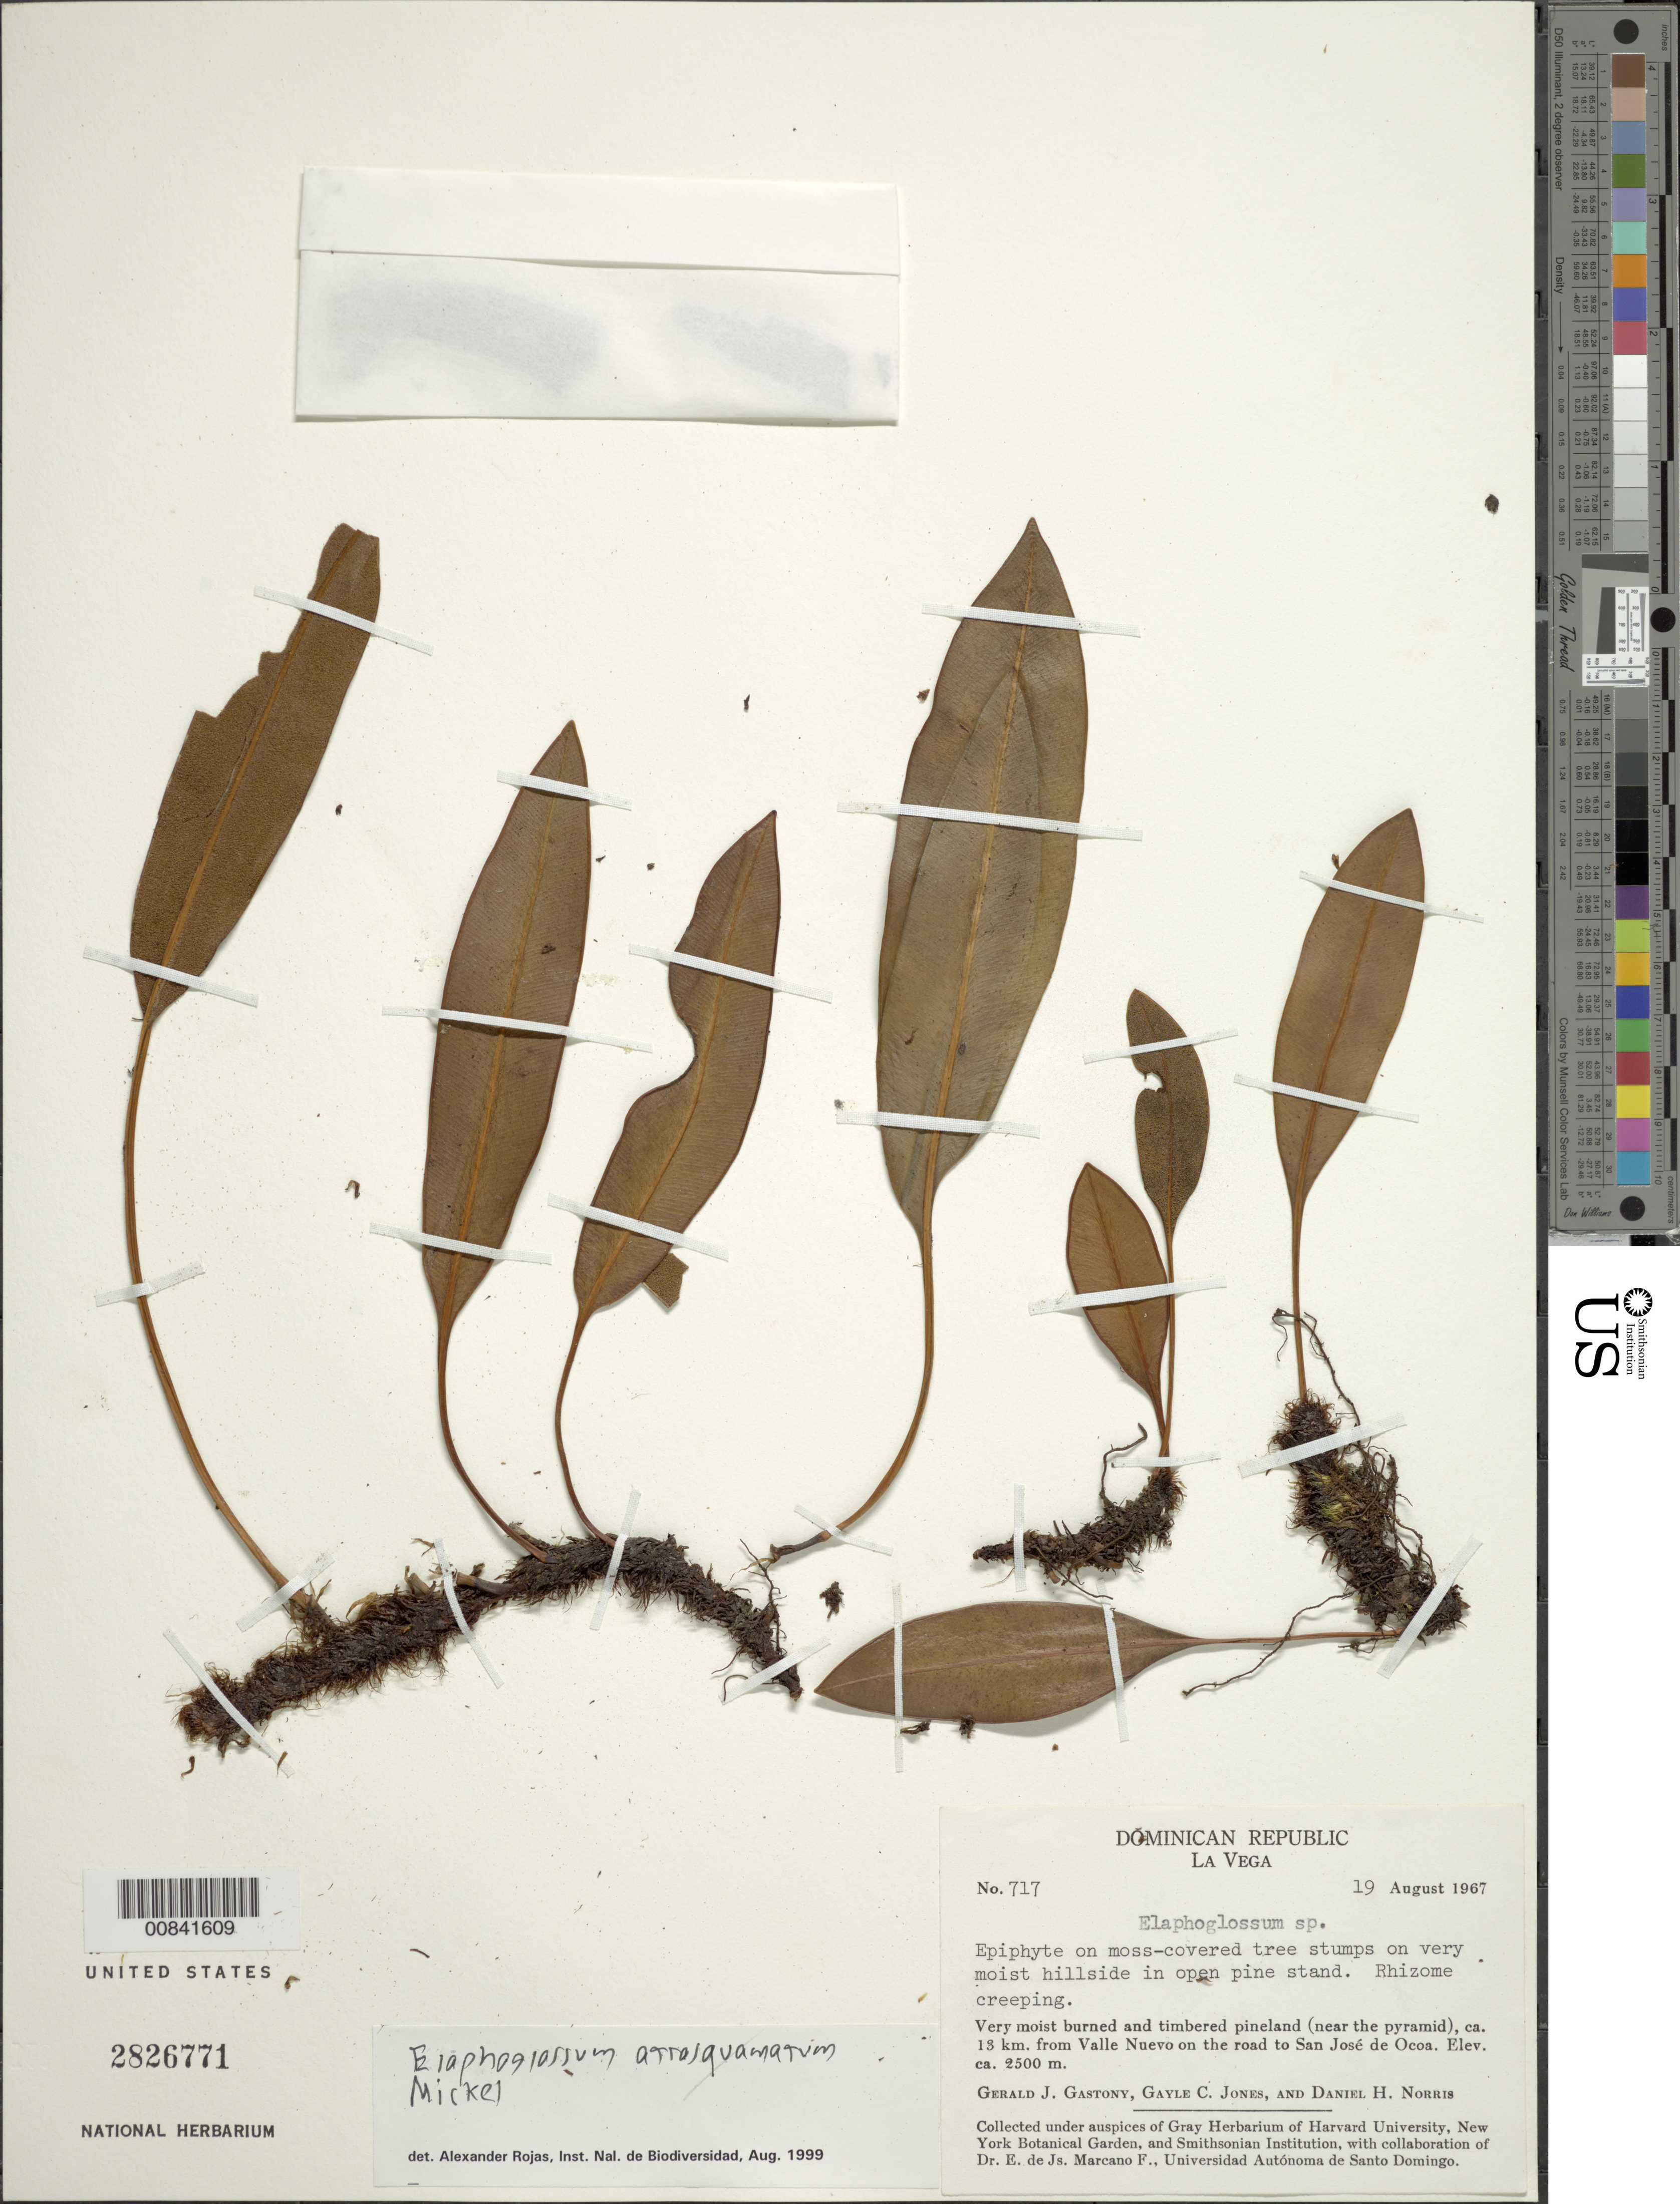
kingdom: Plantae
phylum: Tracheophyta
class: Polypodiopsida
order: Polypodiales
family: Dryopteridaceae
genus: Elaphoglossum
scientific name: Elaphoglossum sp.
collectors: G. Gastony, G. C. Jones & D. H. Norris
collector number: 717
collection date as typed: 19 Aug 1967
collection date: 1967-08-19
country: Dominican Republic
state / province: La Vega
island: Hispaniola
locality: Valle Nuevo, 13 km on road to San José de Ocoa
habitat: Very moist burned and timbered pineland; on moss-covered tree stumps on very moist hellside in open pine stand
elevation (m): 2500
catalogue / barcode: US 2826771